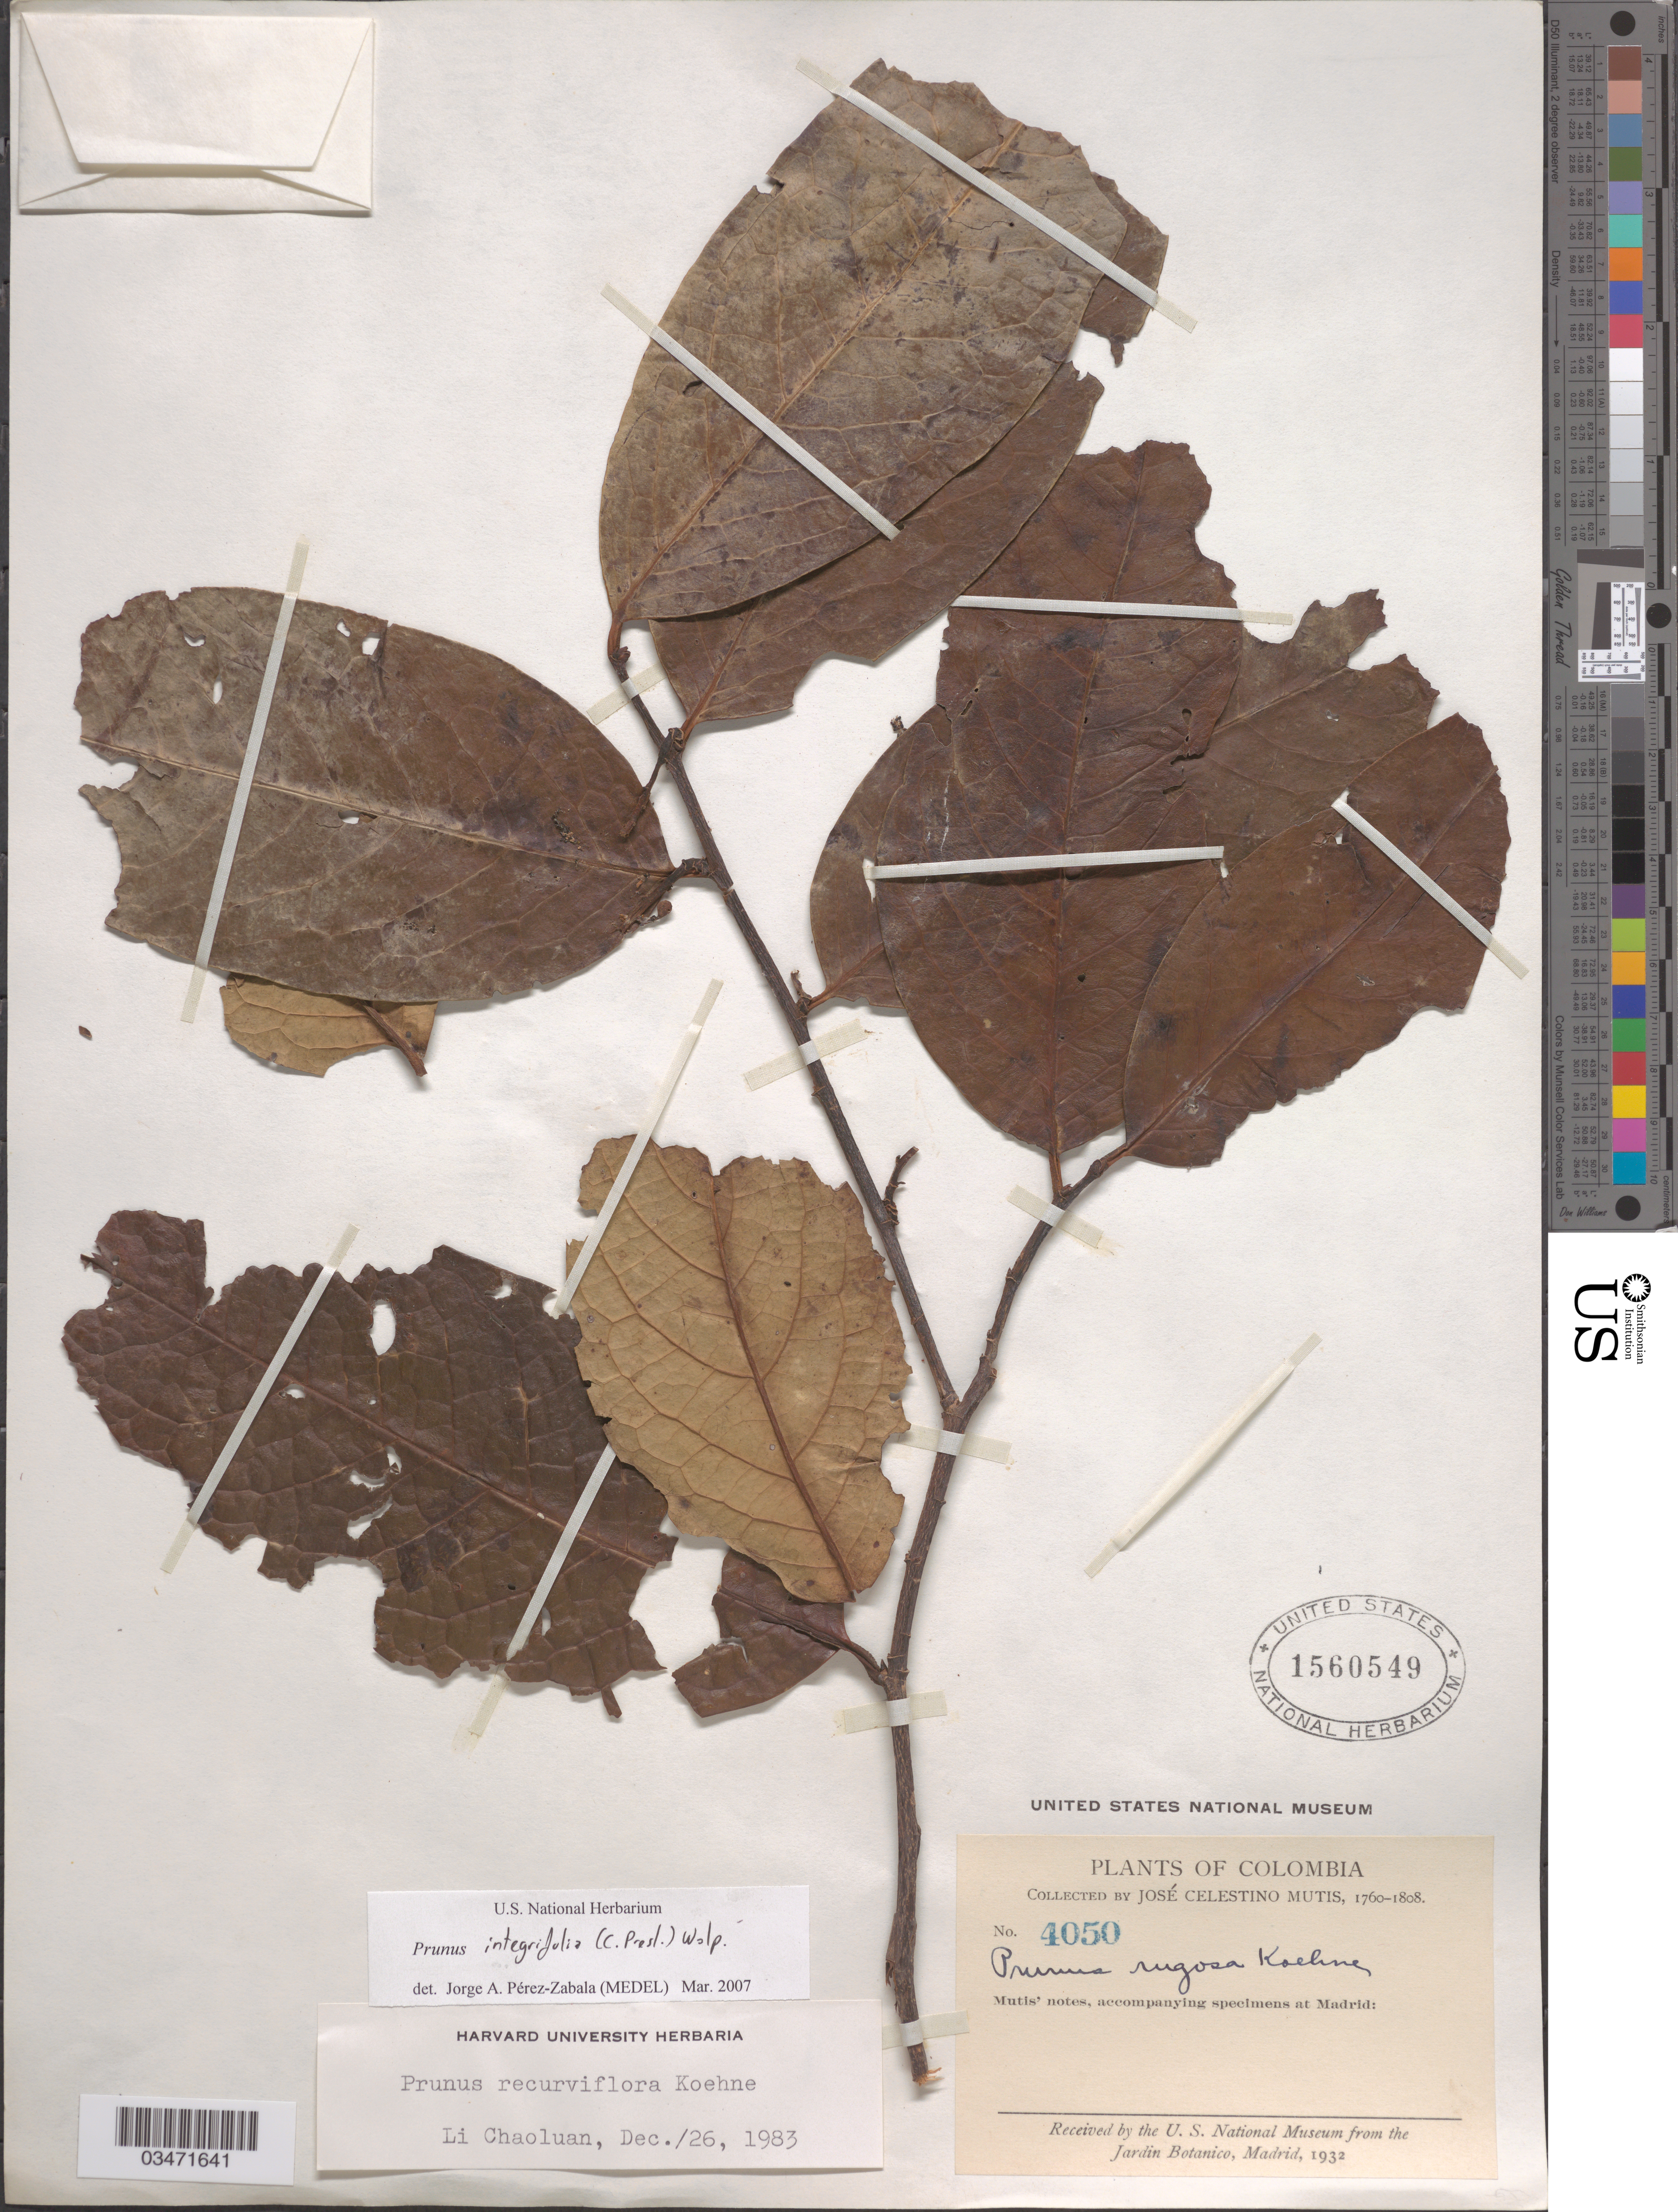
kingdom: Plantae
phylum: Tracheophyta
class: Magnoliopsida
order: Rosales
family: Rosaceae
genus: Prunus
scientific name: Prunus integrifolia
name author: (C. Presl) Walp.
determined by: Pérez-Zabala, Jorge A.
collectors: J. C. B. Mutis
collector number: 4050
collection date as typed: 1760 to -- --- 1808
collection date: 1760/1808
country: Colombia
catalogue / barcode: US 1560549